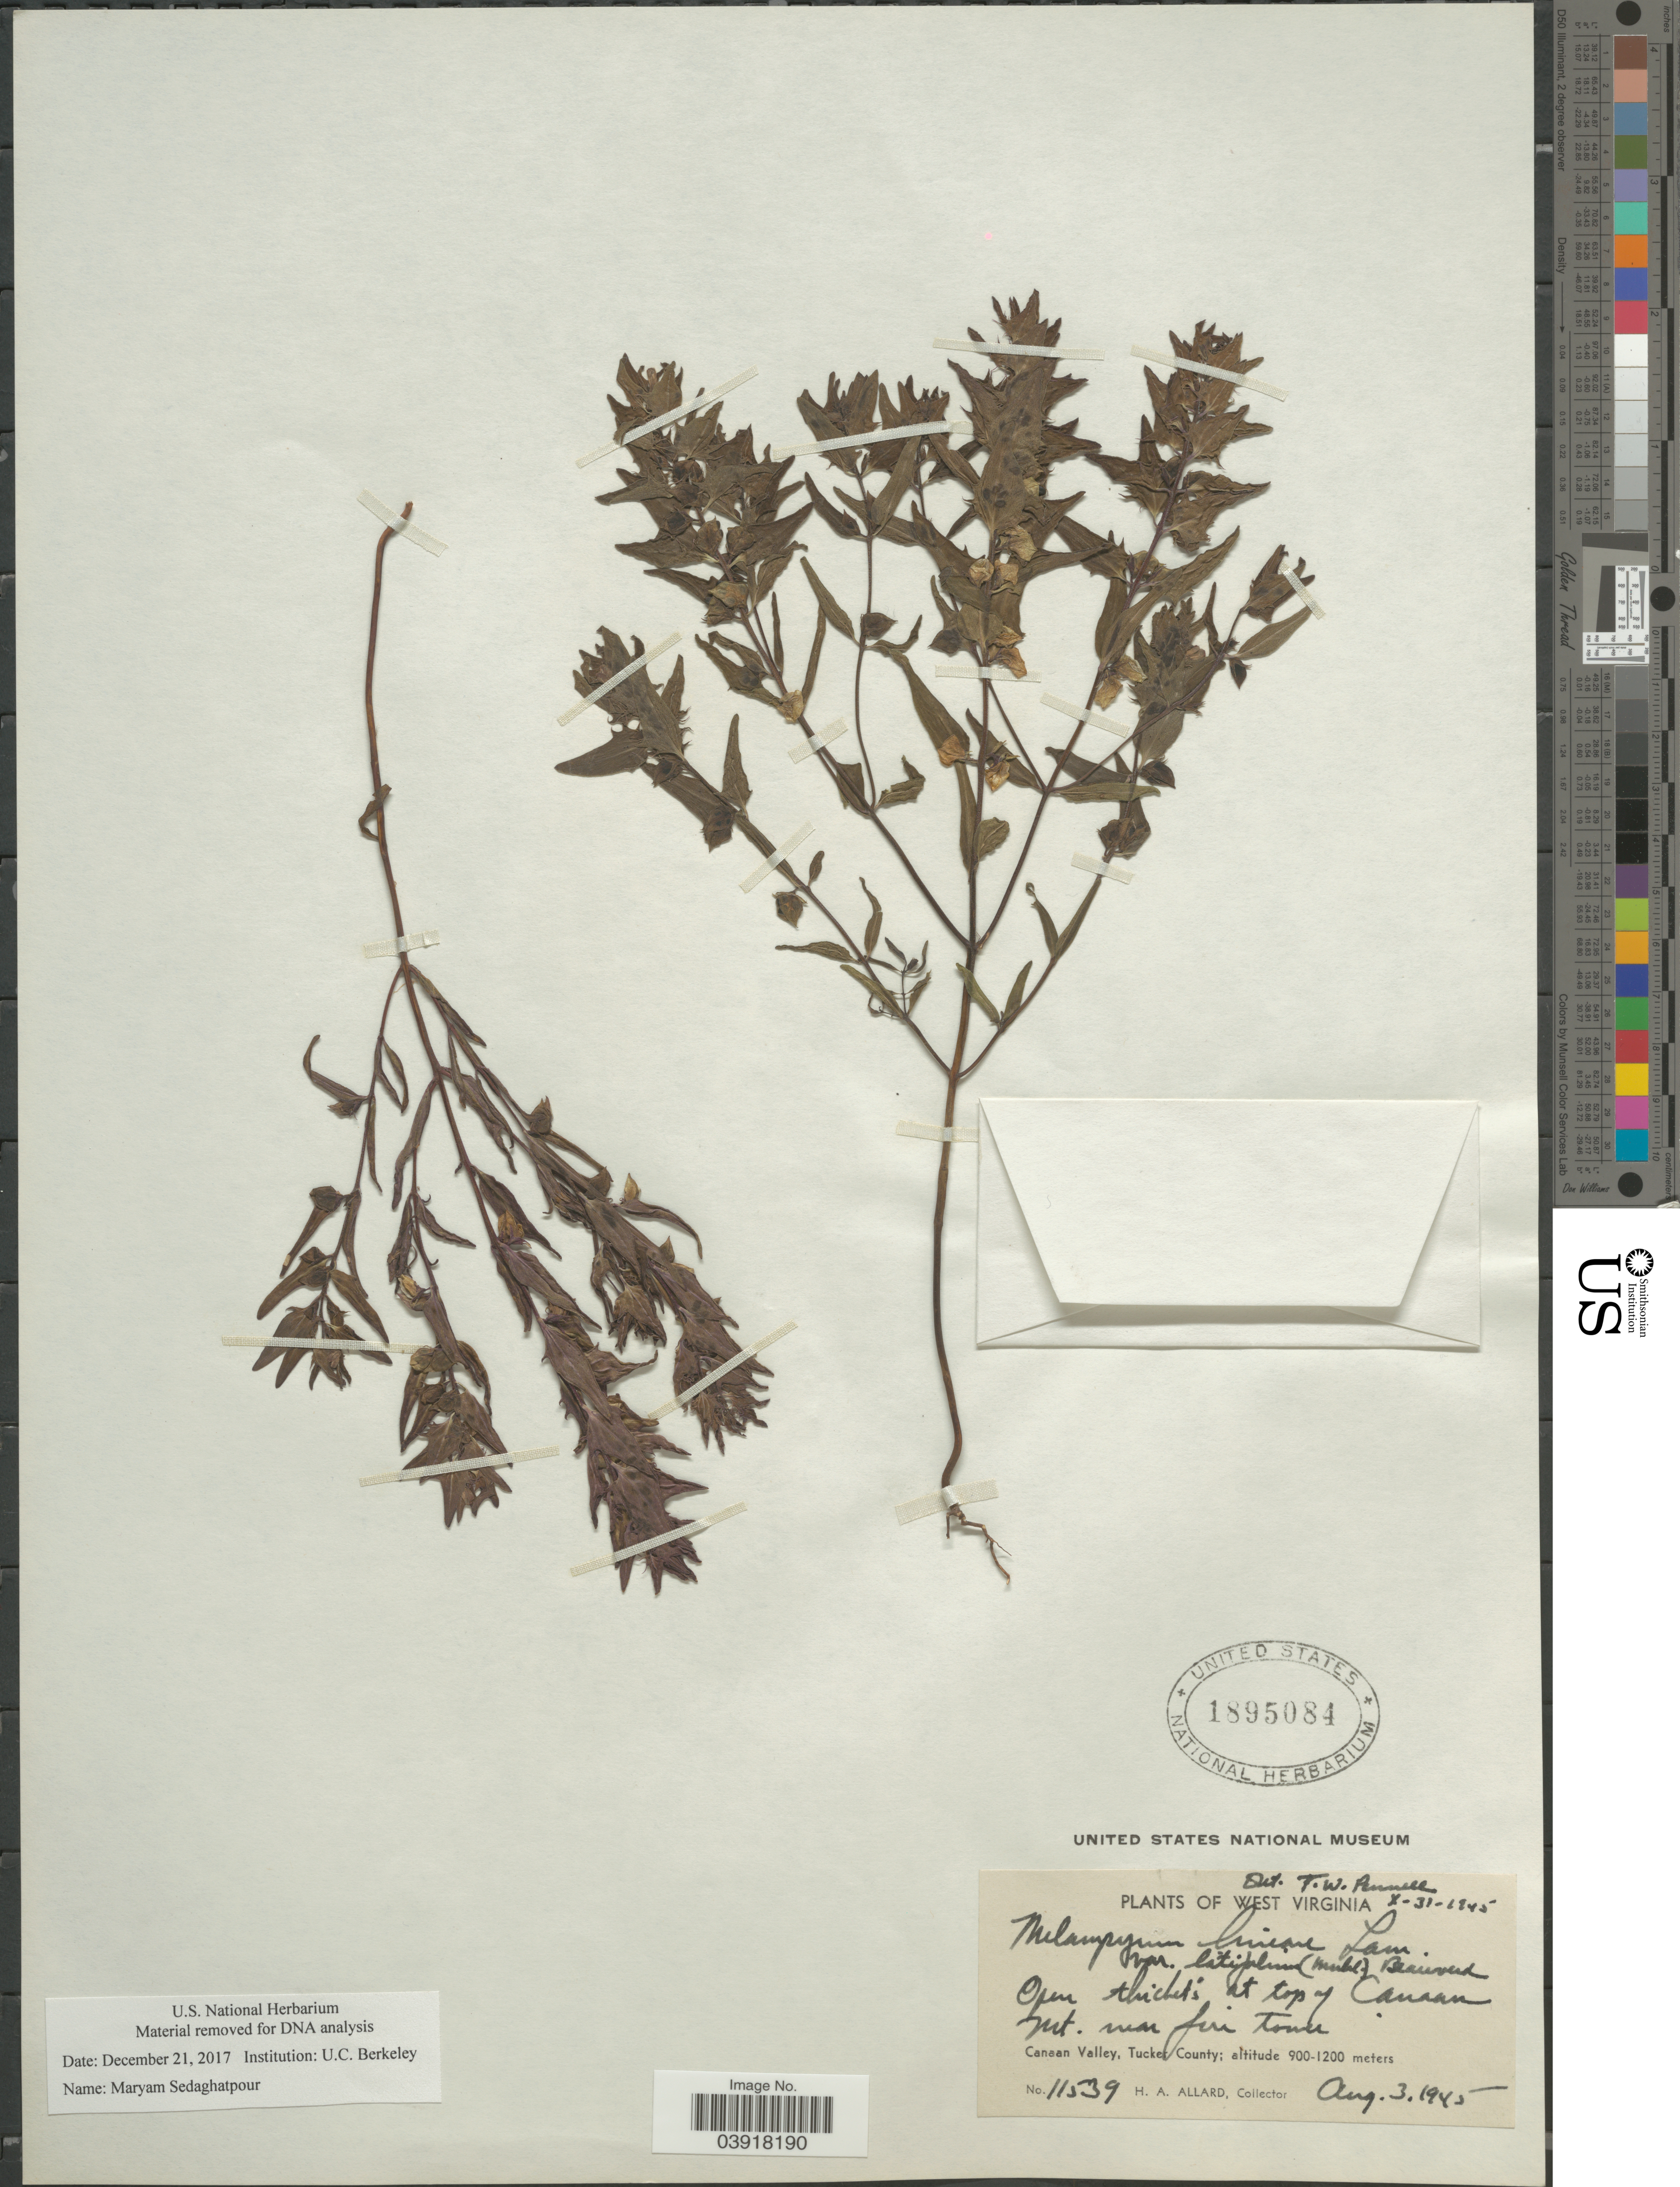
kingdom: Plantae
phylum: Tracheophyta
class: Magnoliopsida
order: Lamiales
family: Orobanchaceae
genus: Melampyrum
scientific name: Melampyrum lineare var. pectinatum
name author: (Pennell) Fernald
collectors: H. A. Allard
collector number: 11539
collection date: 1945-08-03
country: United States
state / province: West Virginia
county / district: Tucker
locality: Open thickets at top of Canaan Mt. near fire tower. Canaan Valley, Tucker County.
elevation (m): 900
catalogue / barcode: US 1895084